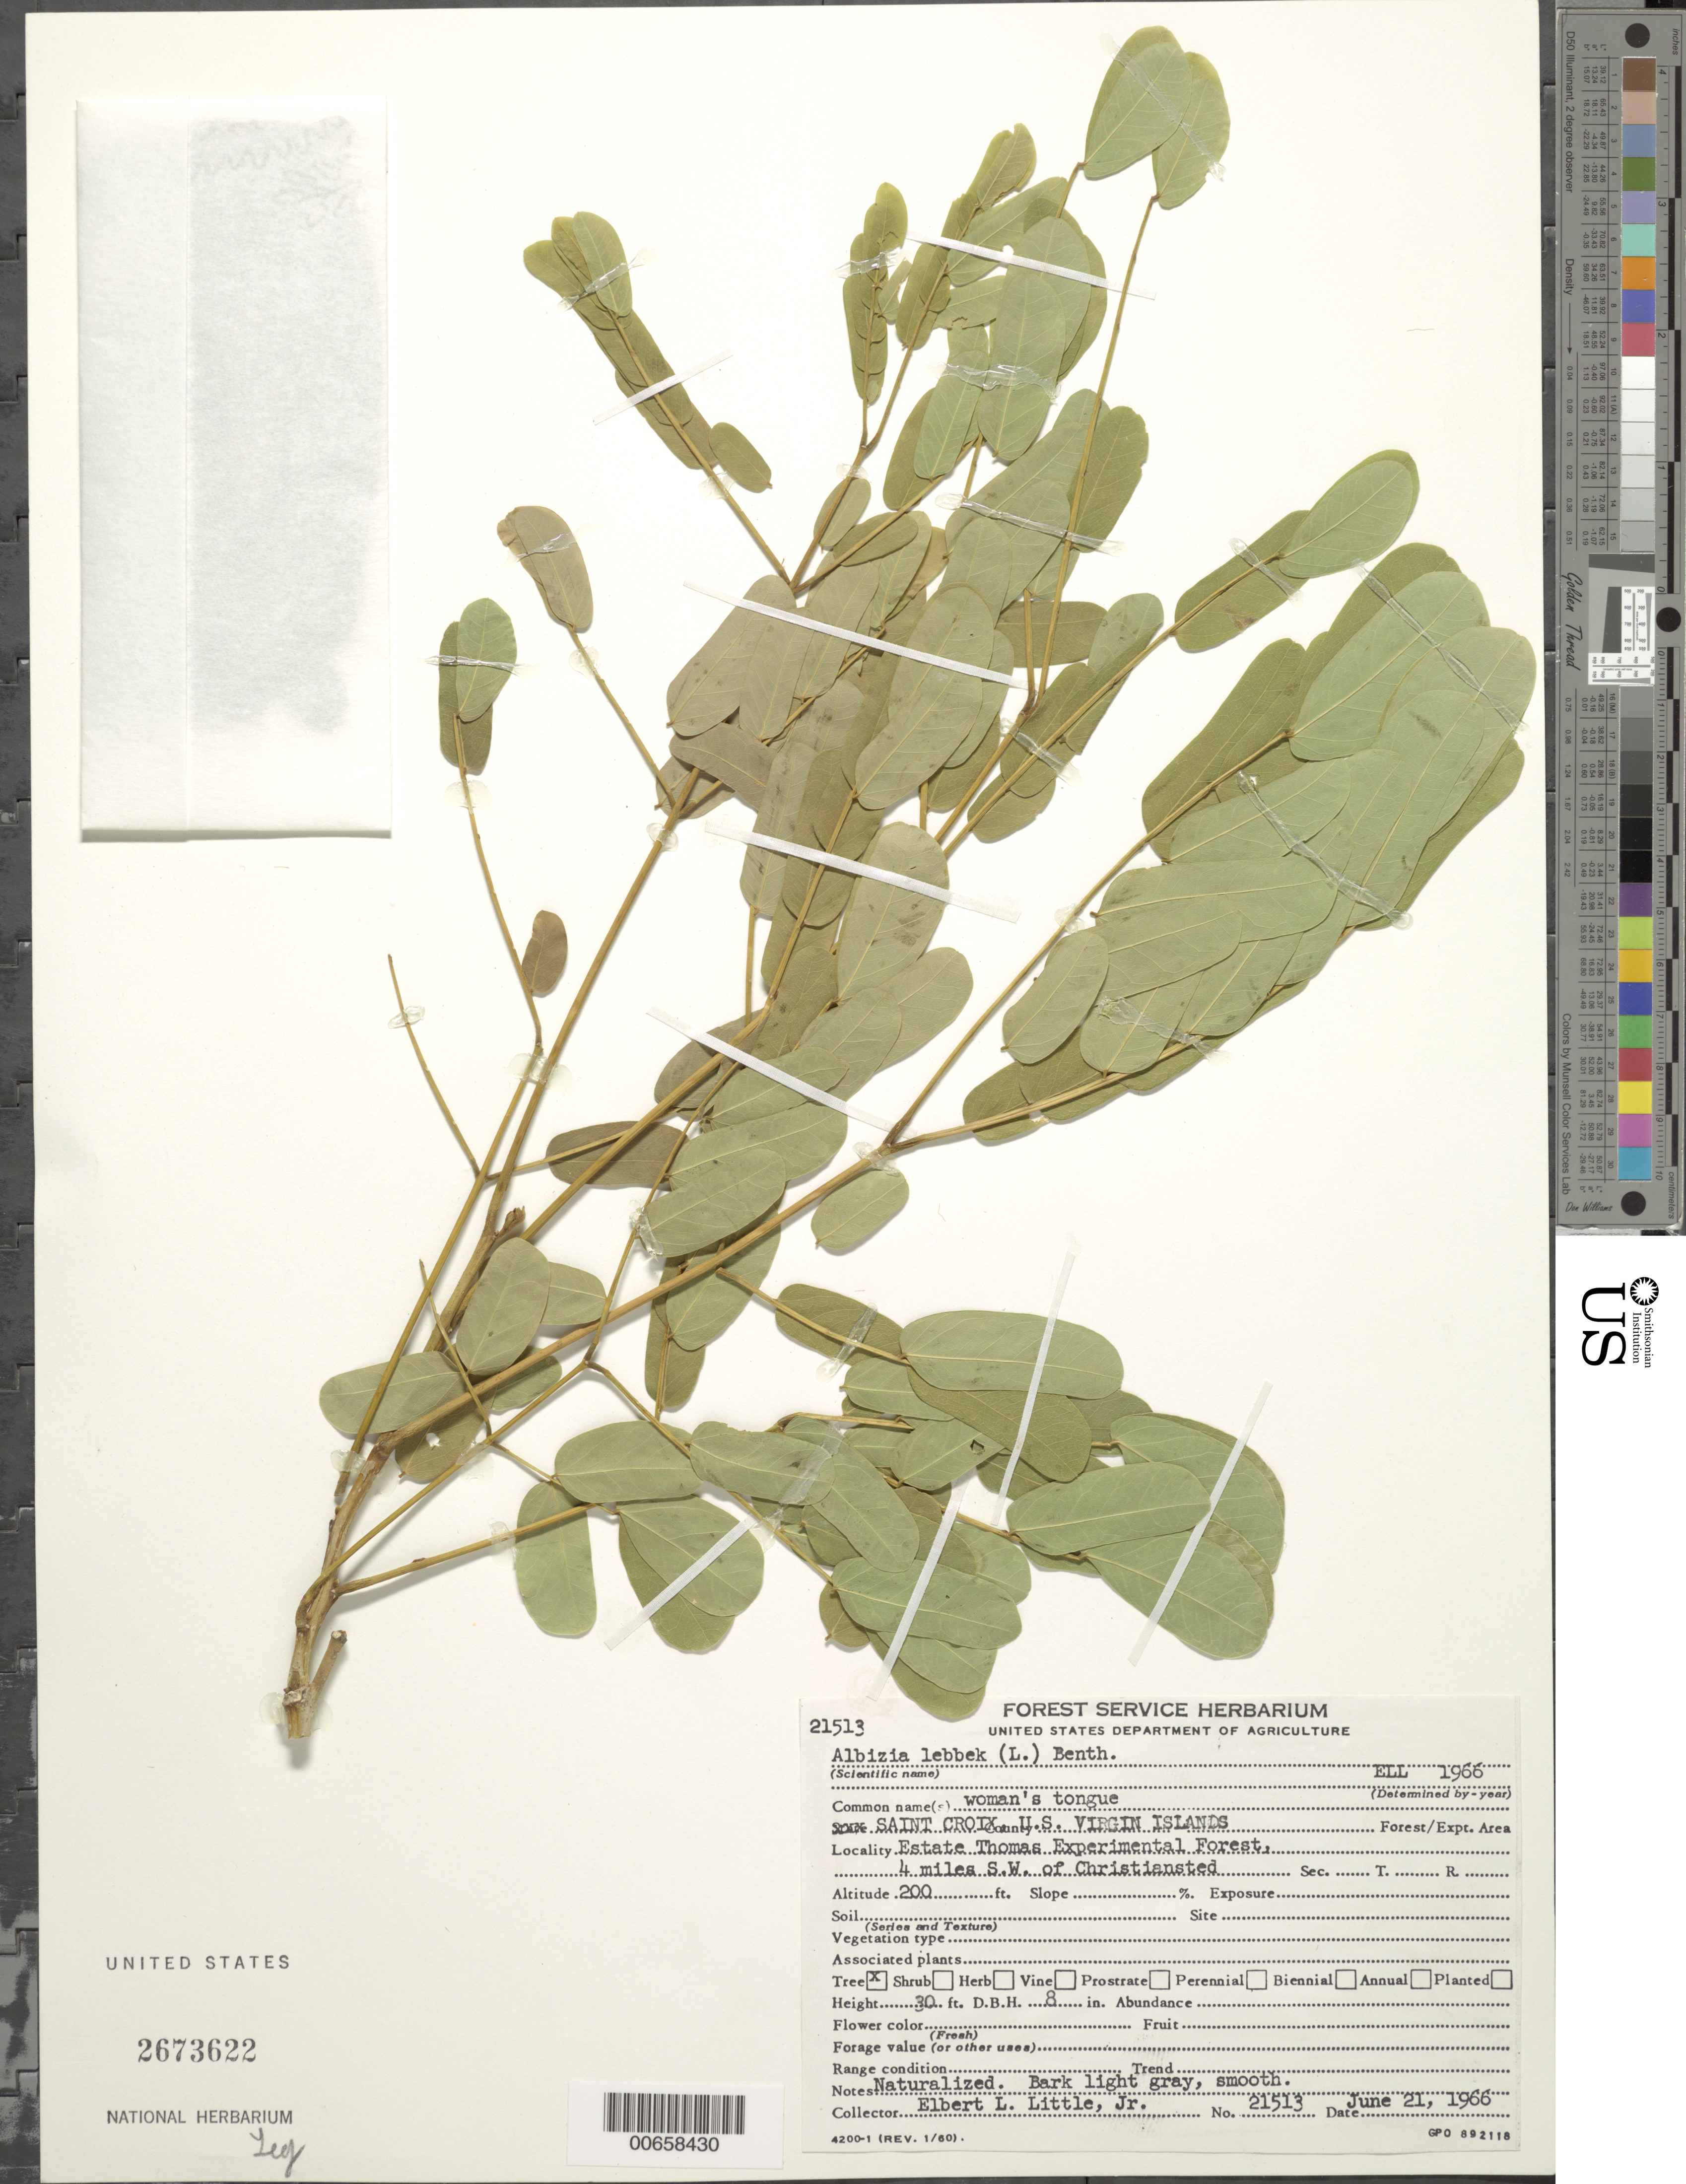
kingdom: Plantae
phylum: Tracheophyta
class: Magnoliopsida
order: Fabales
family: Fabaceae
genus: Albizia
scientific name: Albizia lebbeck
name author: (L.) Benth.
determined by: Little, Elbert L., Jr., (FSSR), United States Department of Agriculture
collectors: E. L. Little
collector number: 21513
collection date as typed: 21 Jun 1966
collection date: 1966-06-21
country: U.S. Virgin Islands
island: St. Croix Island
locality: Estate Thomas Exp. Forest, 4 mi SW of Christiansted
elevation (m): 61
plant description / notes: Common name: Woman's tongue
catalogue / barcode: US 2673622